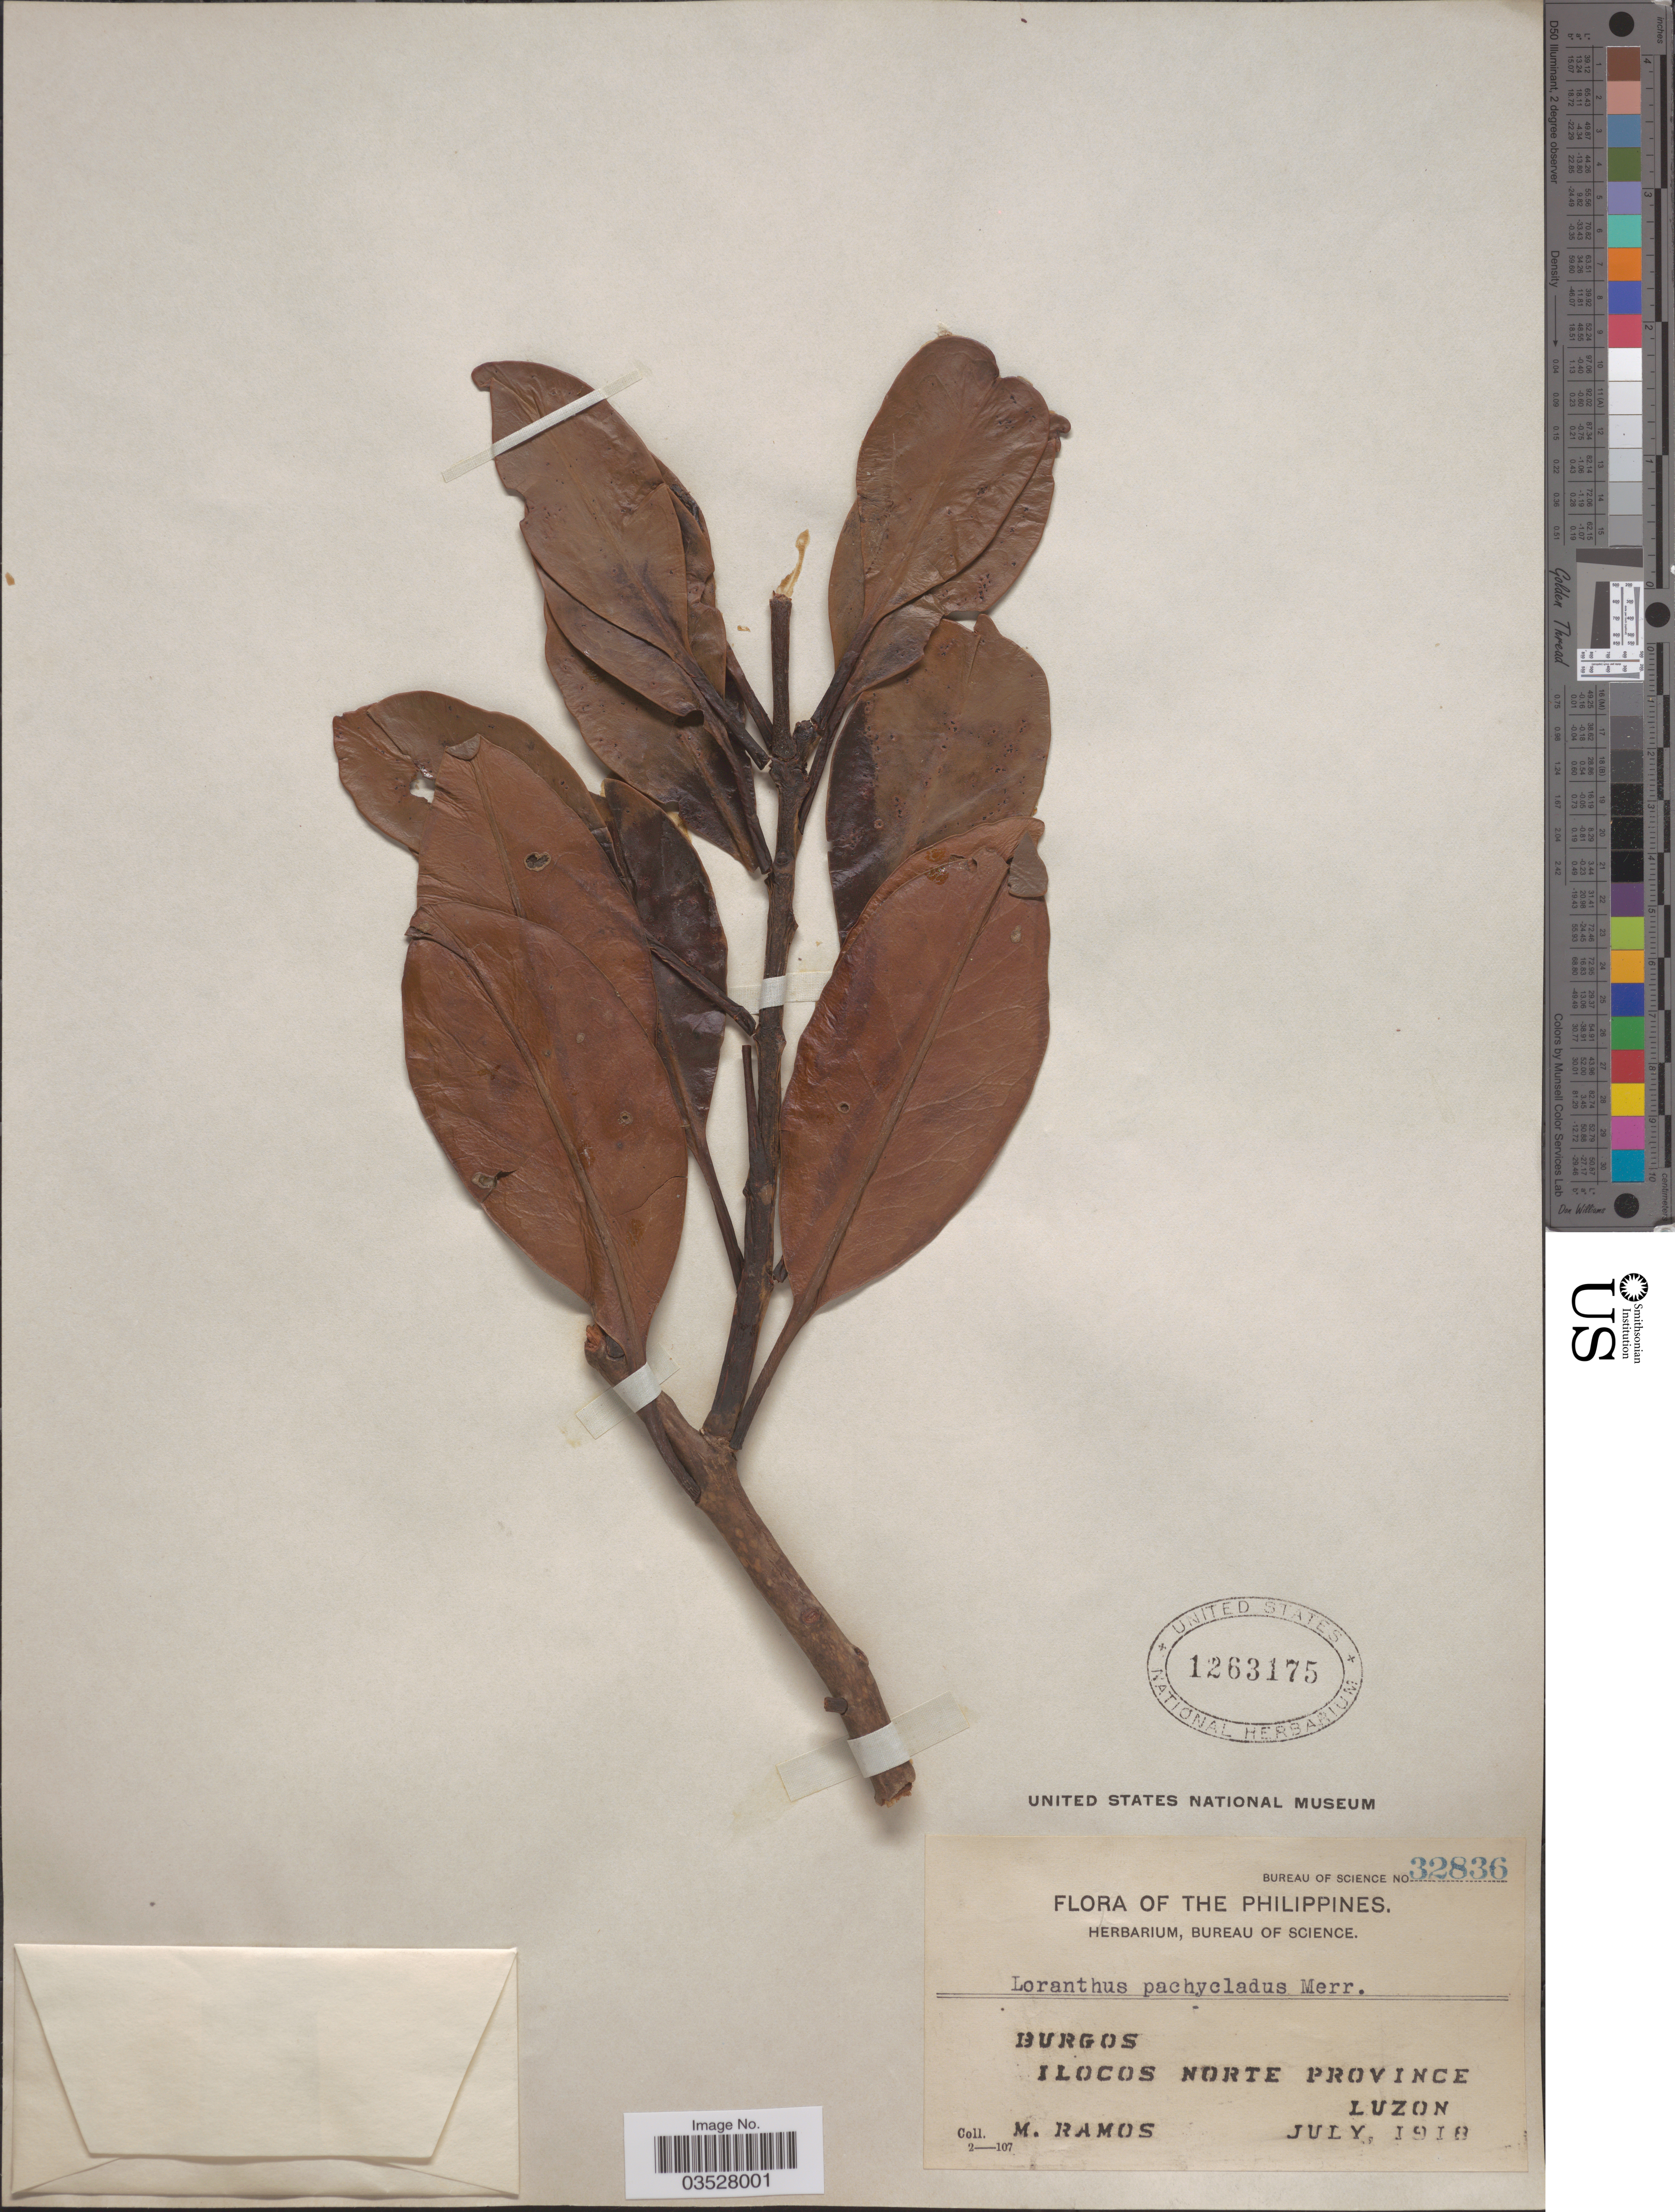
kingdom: Plantae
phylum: Tracheophyta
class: Magnoliopsida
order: Santalales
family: Loranthaceae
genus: Decaisnina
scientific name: Decaisnina viridis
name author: (Merr.) Barlow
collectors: M. Ramos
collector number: Bureau of Science 32836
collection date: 1918-07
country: Philippines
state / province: Ilocos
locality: Burgos. Ilocos Norte Province. Luzon.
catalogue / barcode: US 1263175